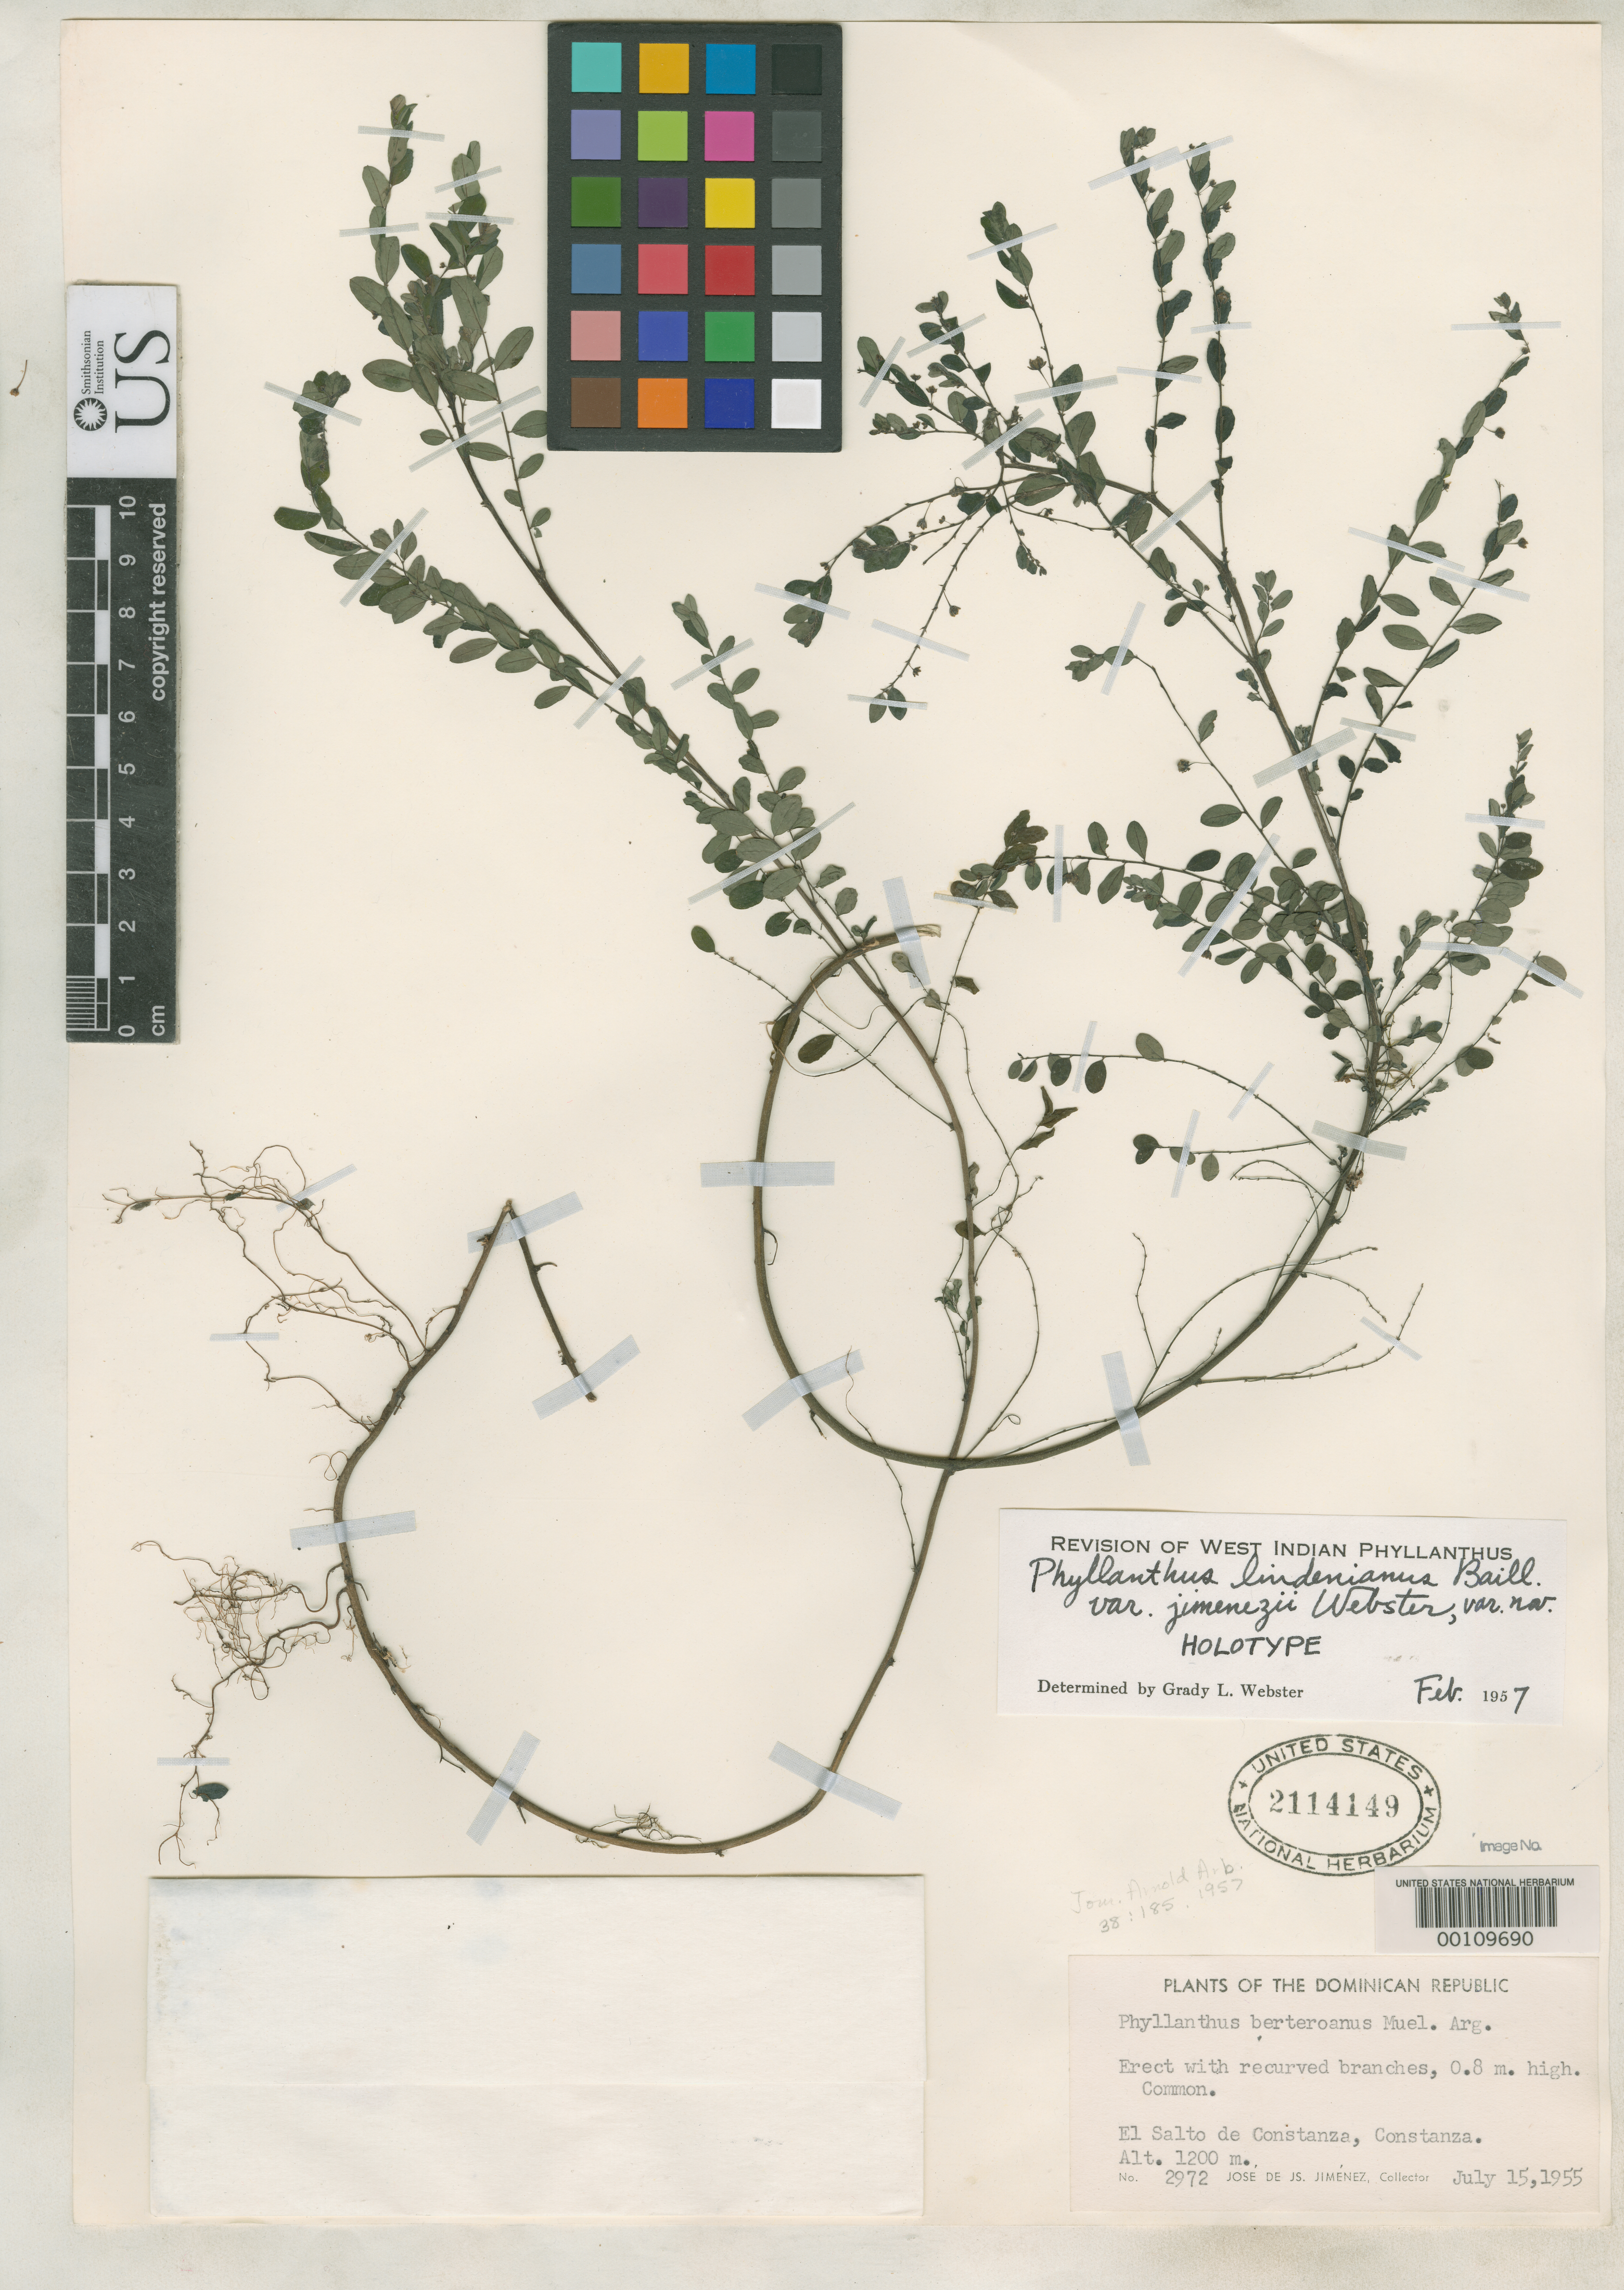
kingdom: Plantae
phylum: Tracheophyta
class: Magnoliopsida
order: Malpighiales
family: Phyllanthaceae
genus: Phyllanthus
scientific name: Phyllanthus lindenianus var. jimenezii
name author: G.L. Webster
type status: Holotype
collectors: J. J. Jiménez Almonte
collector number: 2972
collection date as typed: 15 Jul 1955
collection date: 1955-07-15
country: Dominican Republic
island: Hispaniola Island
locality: Constanza, El Salto de Constanza.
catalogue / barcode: US 2114149